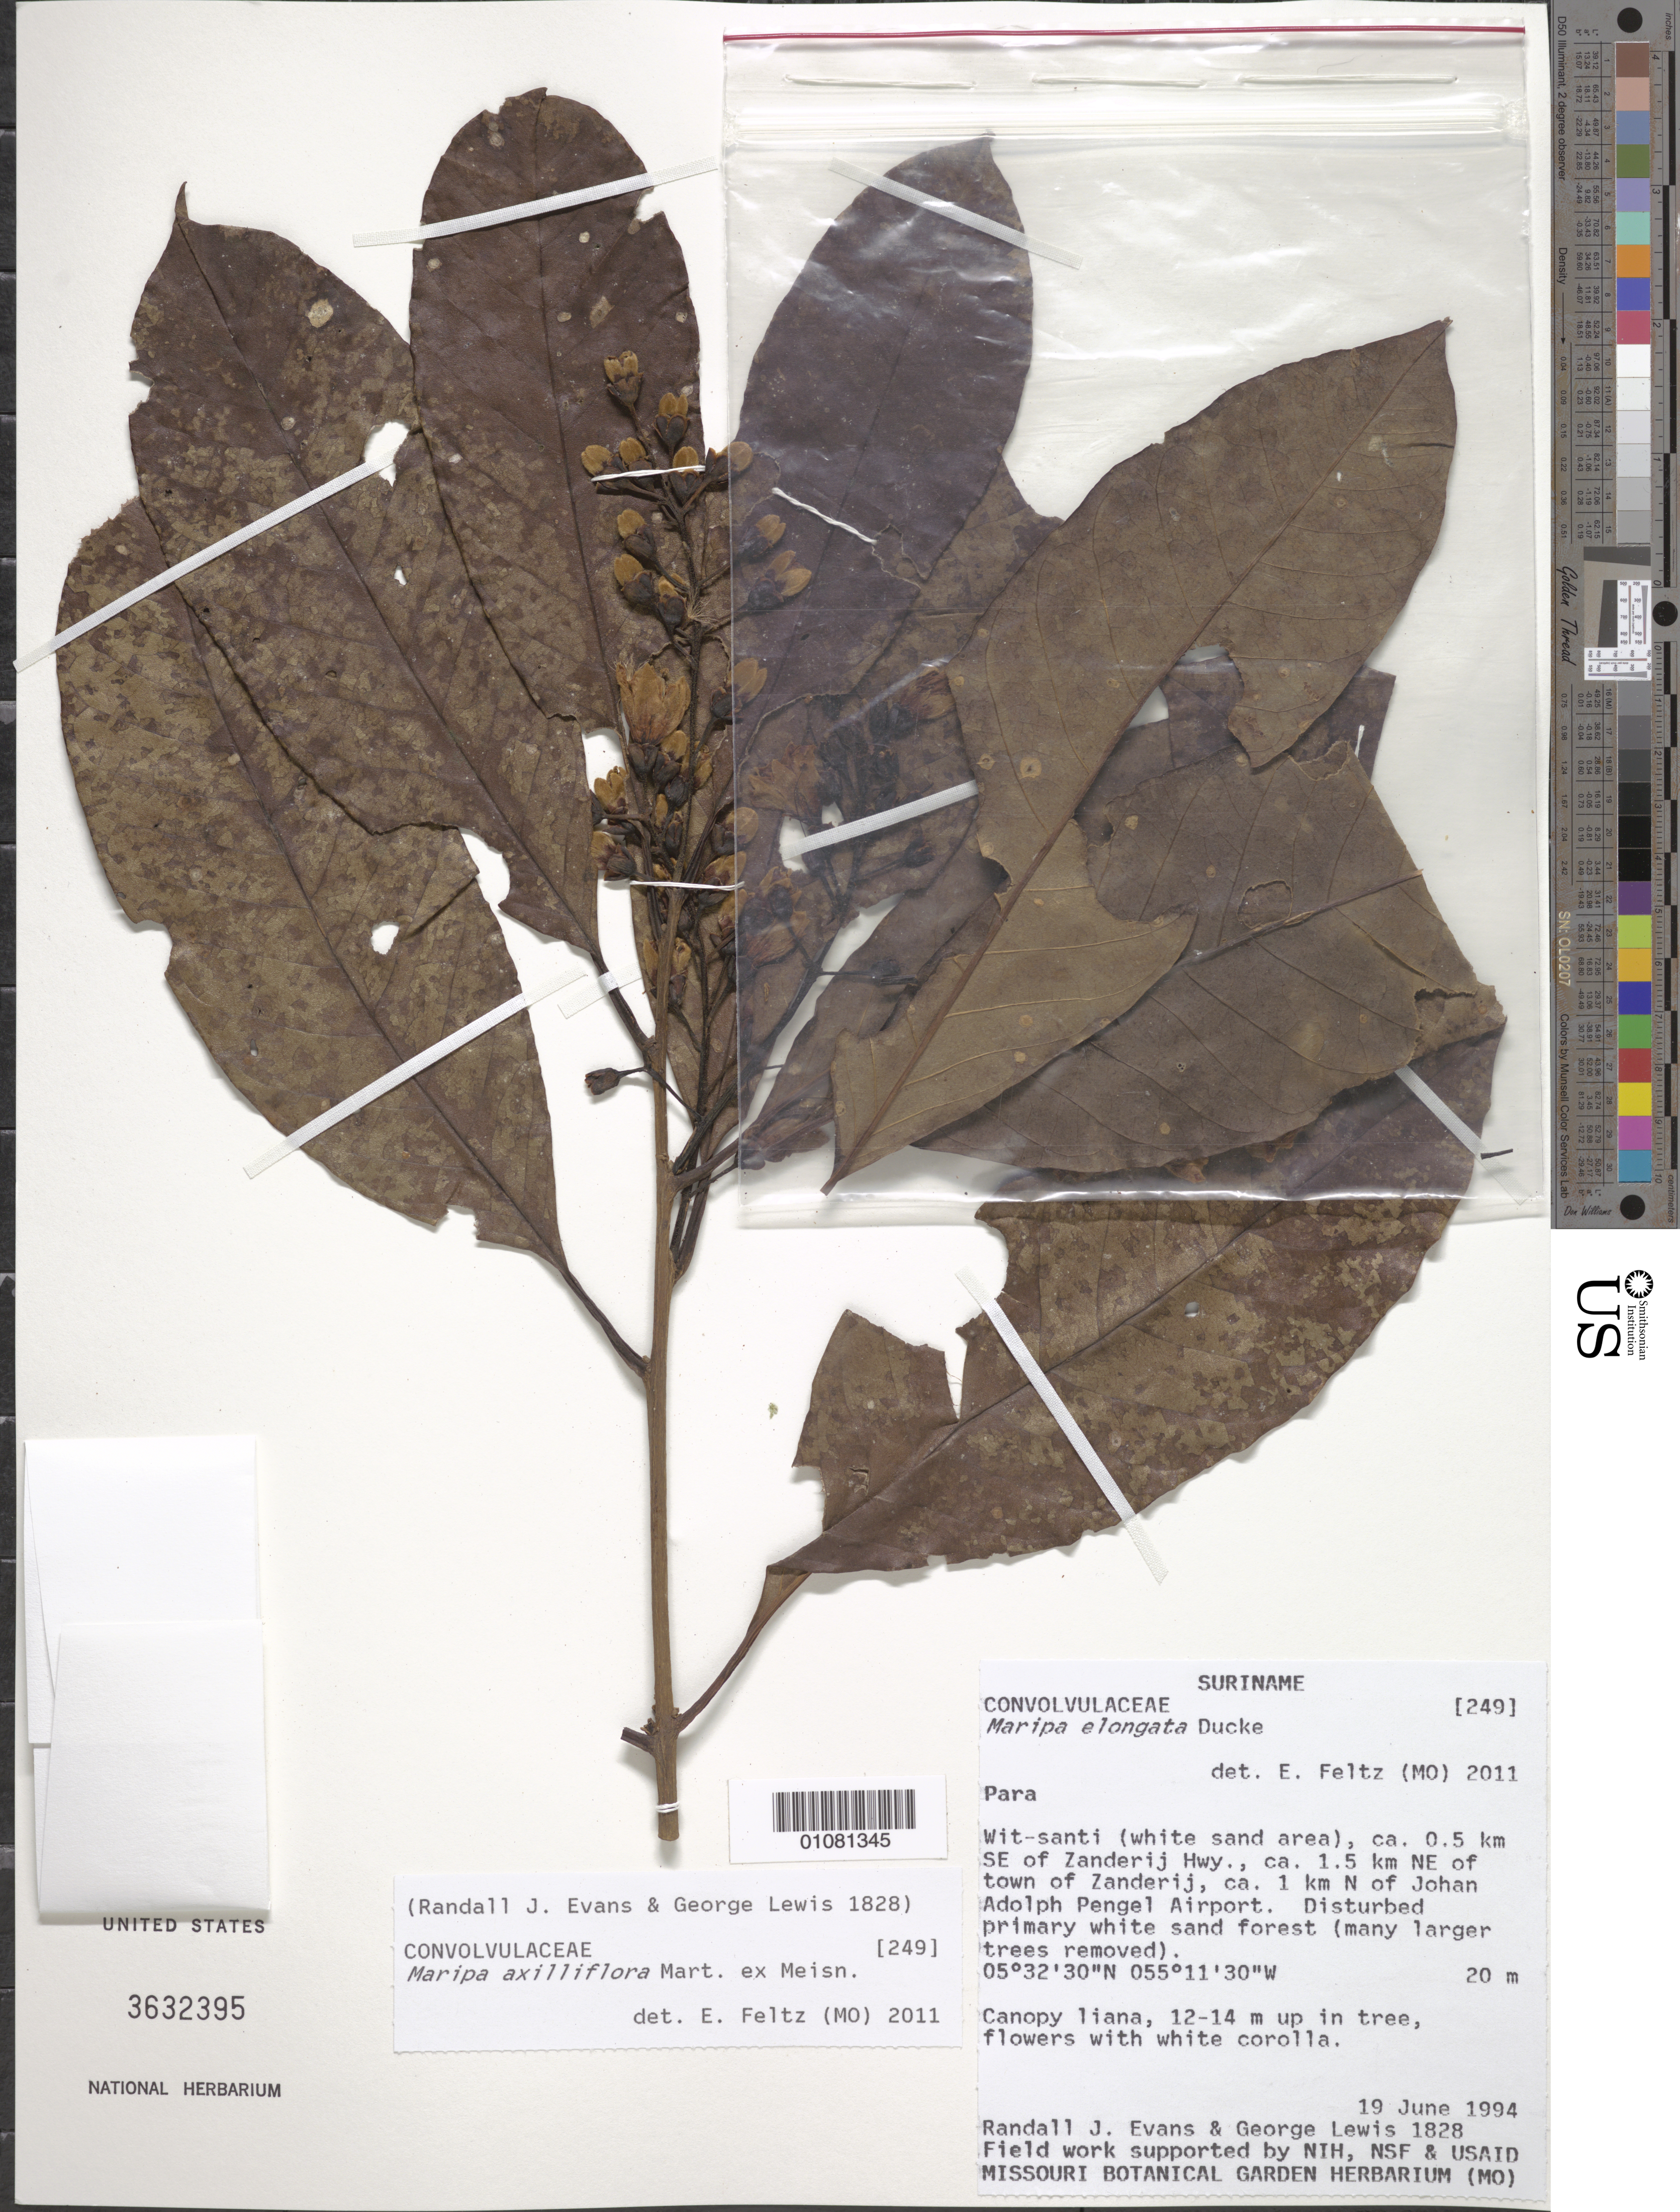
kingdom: Plantae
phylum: Tracheophyta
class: Magnoliopsida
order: Solanales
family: Convolvulaceae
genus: Maripa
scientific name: Maripa elongata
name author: Ducke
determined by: Feltz, E.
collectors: R. Evans & G. Lewis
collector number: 1828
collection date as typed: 19-Jun-94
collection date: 1994-06-19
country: Suriname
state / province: Para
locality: Wit-santi, ca. 0.5 km SE of Zanderij Hwy., 1.5 km NE of town of Zanderij, ca 1km N of Johan Adolph Pengel Airport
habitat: Disturbed primary white sand forest (many larger trees removed)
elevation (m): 20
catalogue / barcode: US 3632395